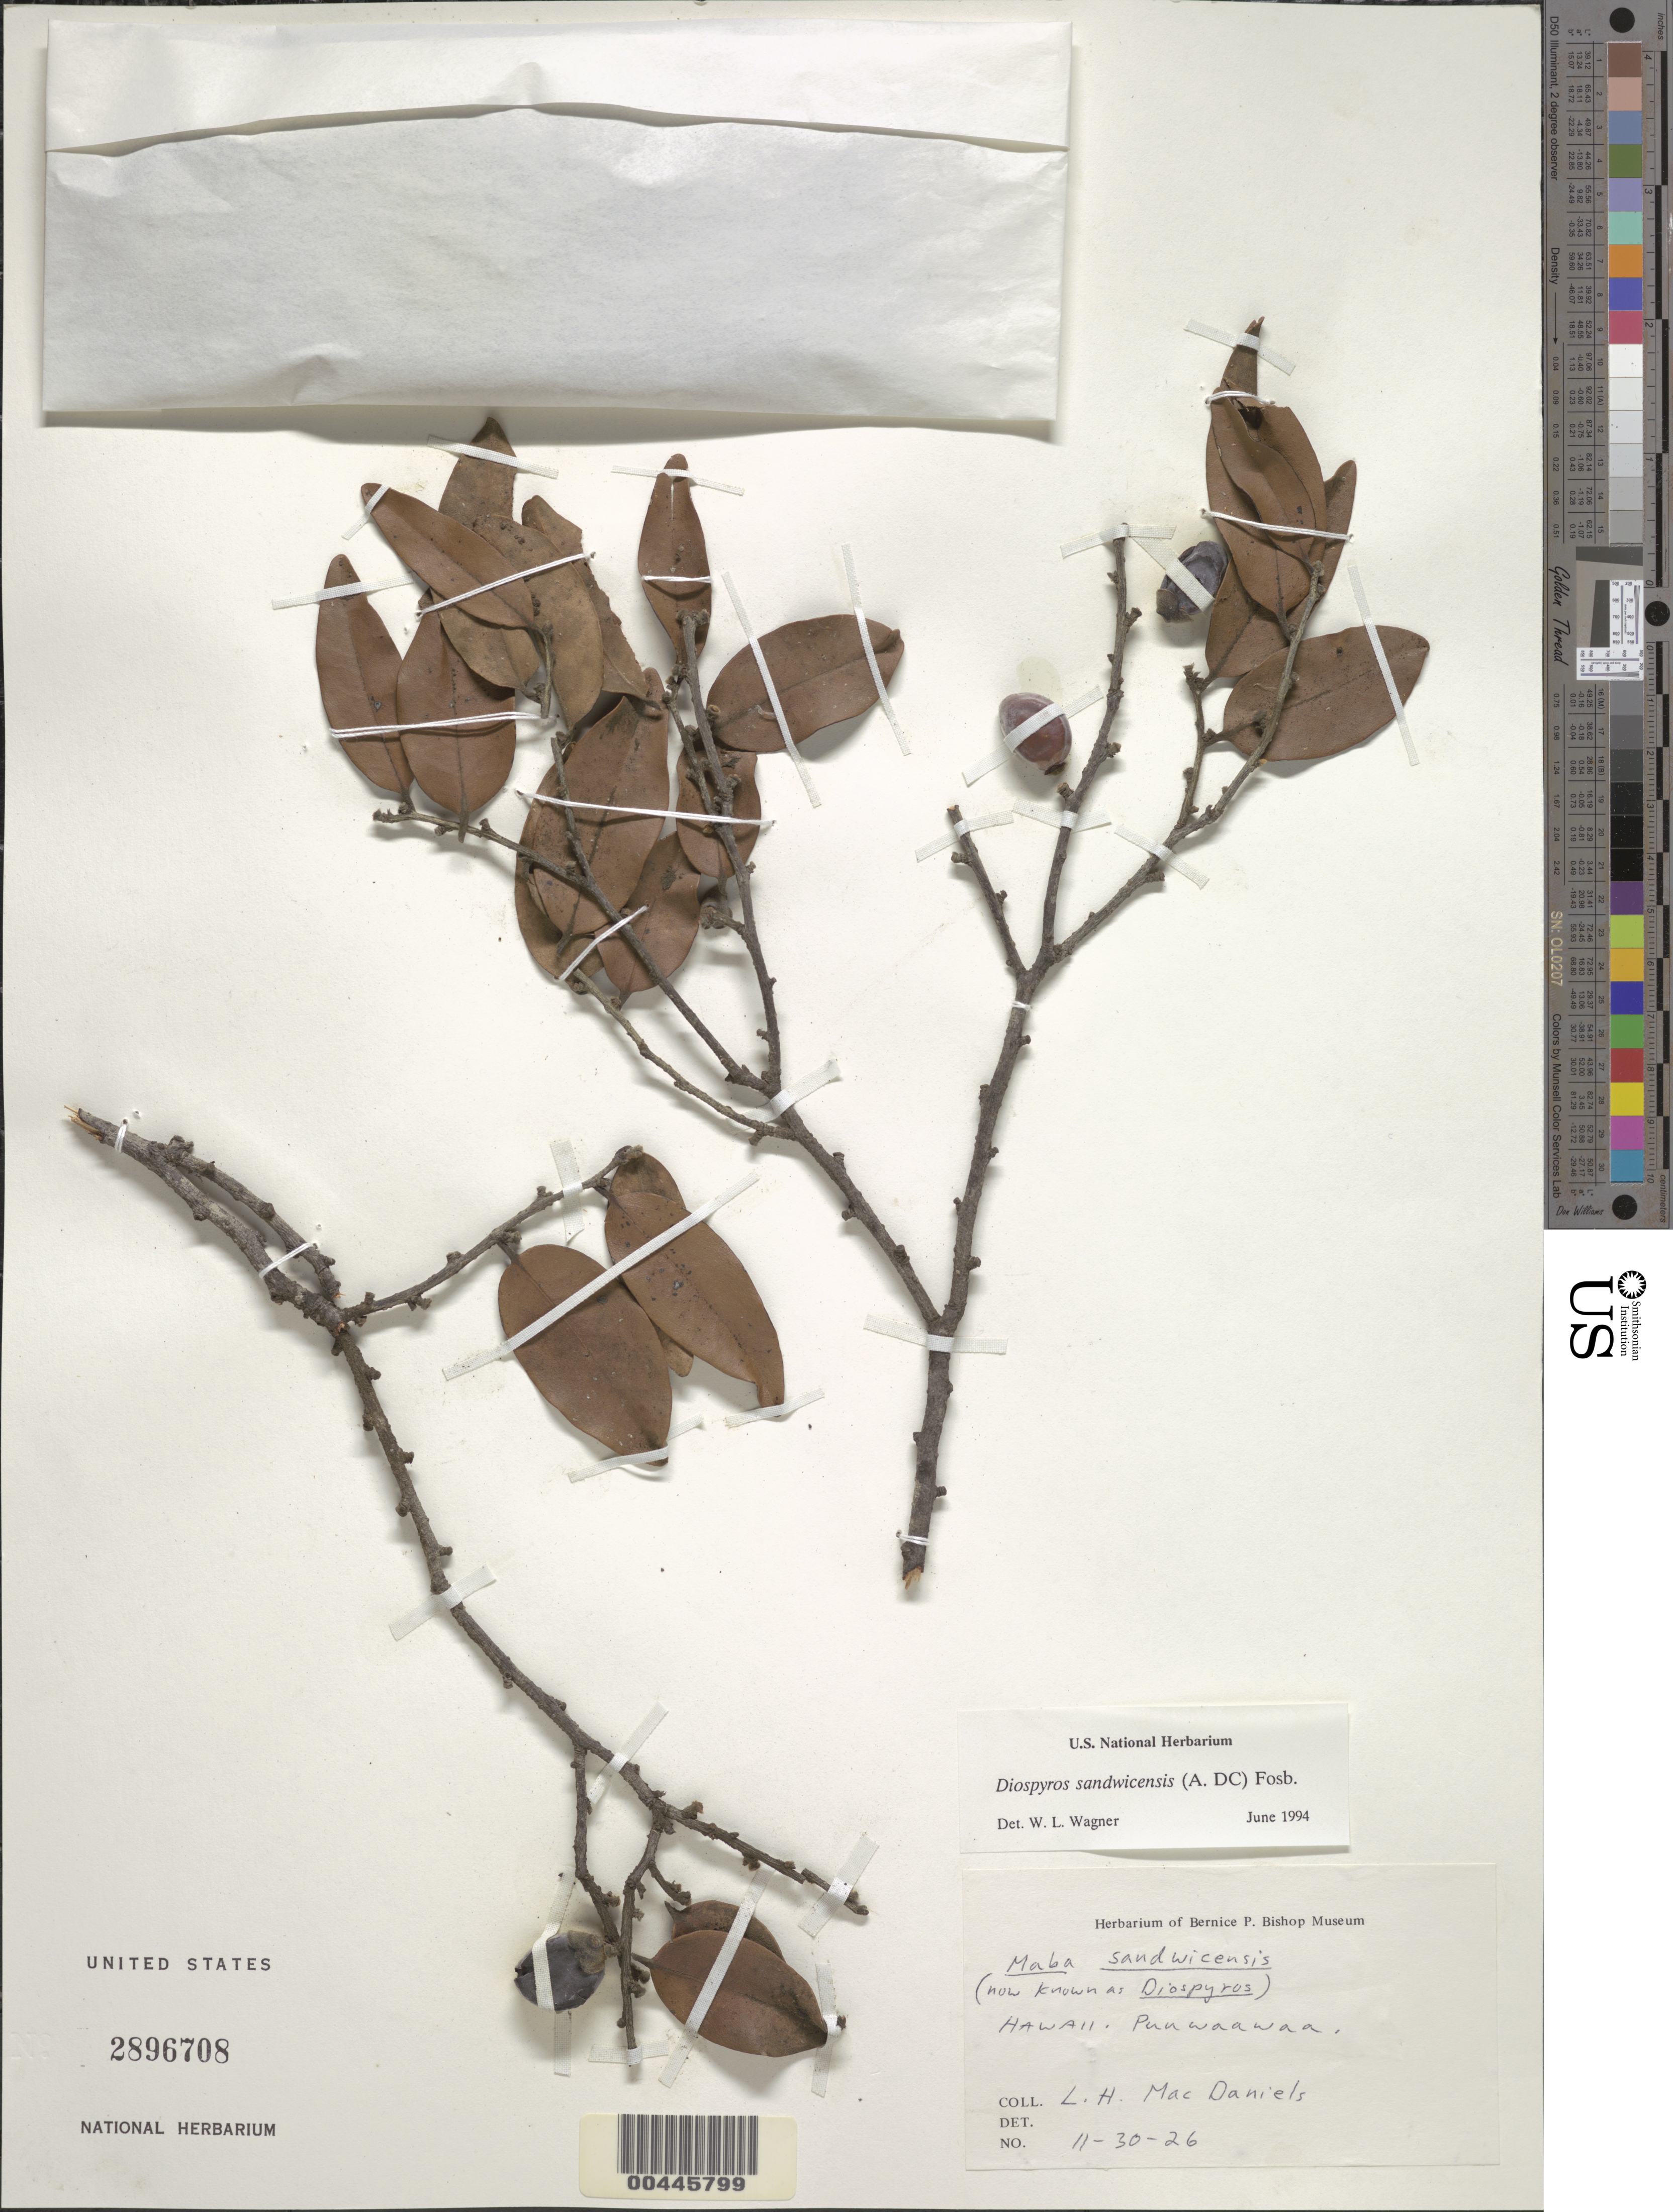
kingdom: Plantae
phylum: Tracheophyta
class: Magnoliopsida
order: Ericales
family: Ebenaceae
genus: Diospyros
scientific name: Diospyros sandwicensis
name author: (A. DC.) Fosberg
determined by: Wagner, W. L., (BOT), Smithsonian Institution - National Museum of Natural History (UNITED STATES)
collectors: L. MacDaniels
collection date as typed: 30 Nov 1926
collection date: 1926-11-30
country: United States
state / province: Hawaii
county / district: Hawaii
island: Hawaii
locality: Puuwaawaa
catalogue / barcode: US 2896708